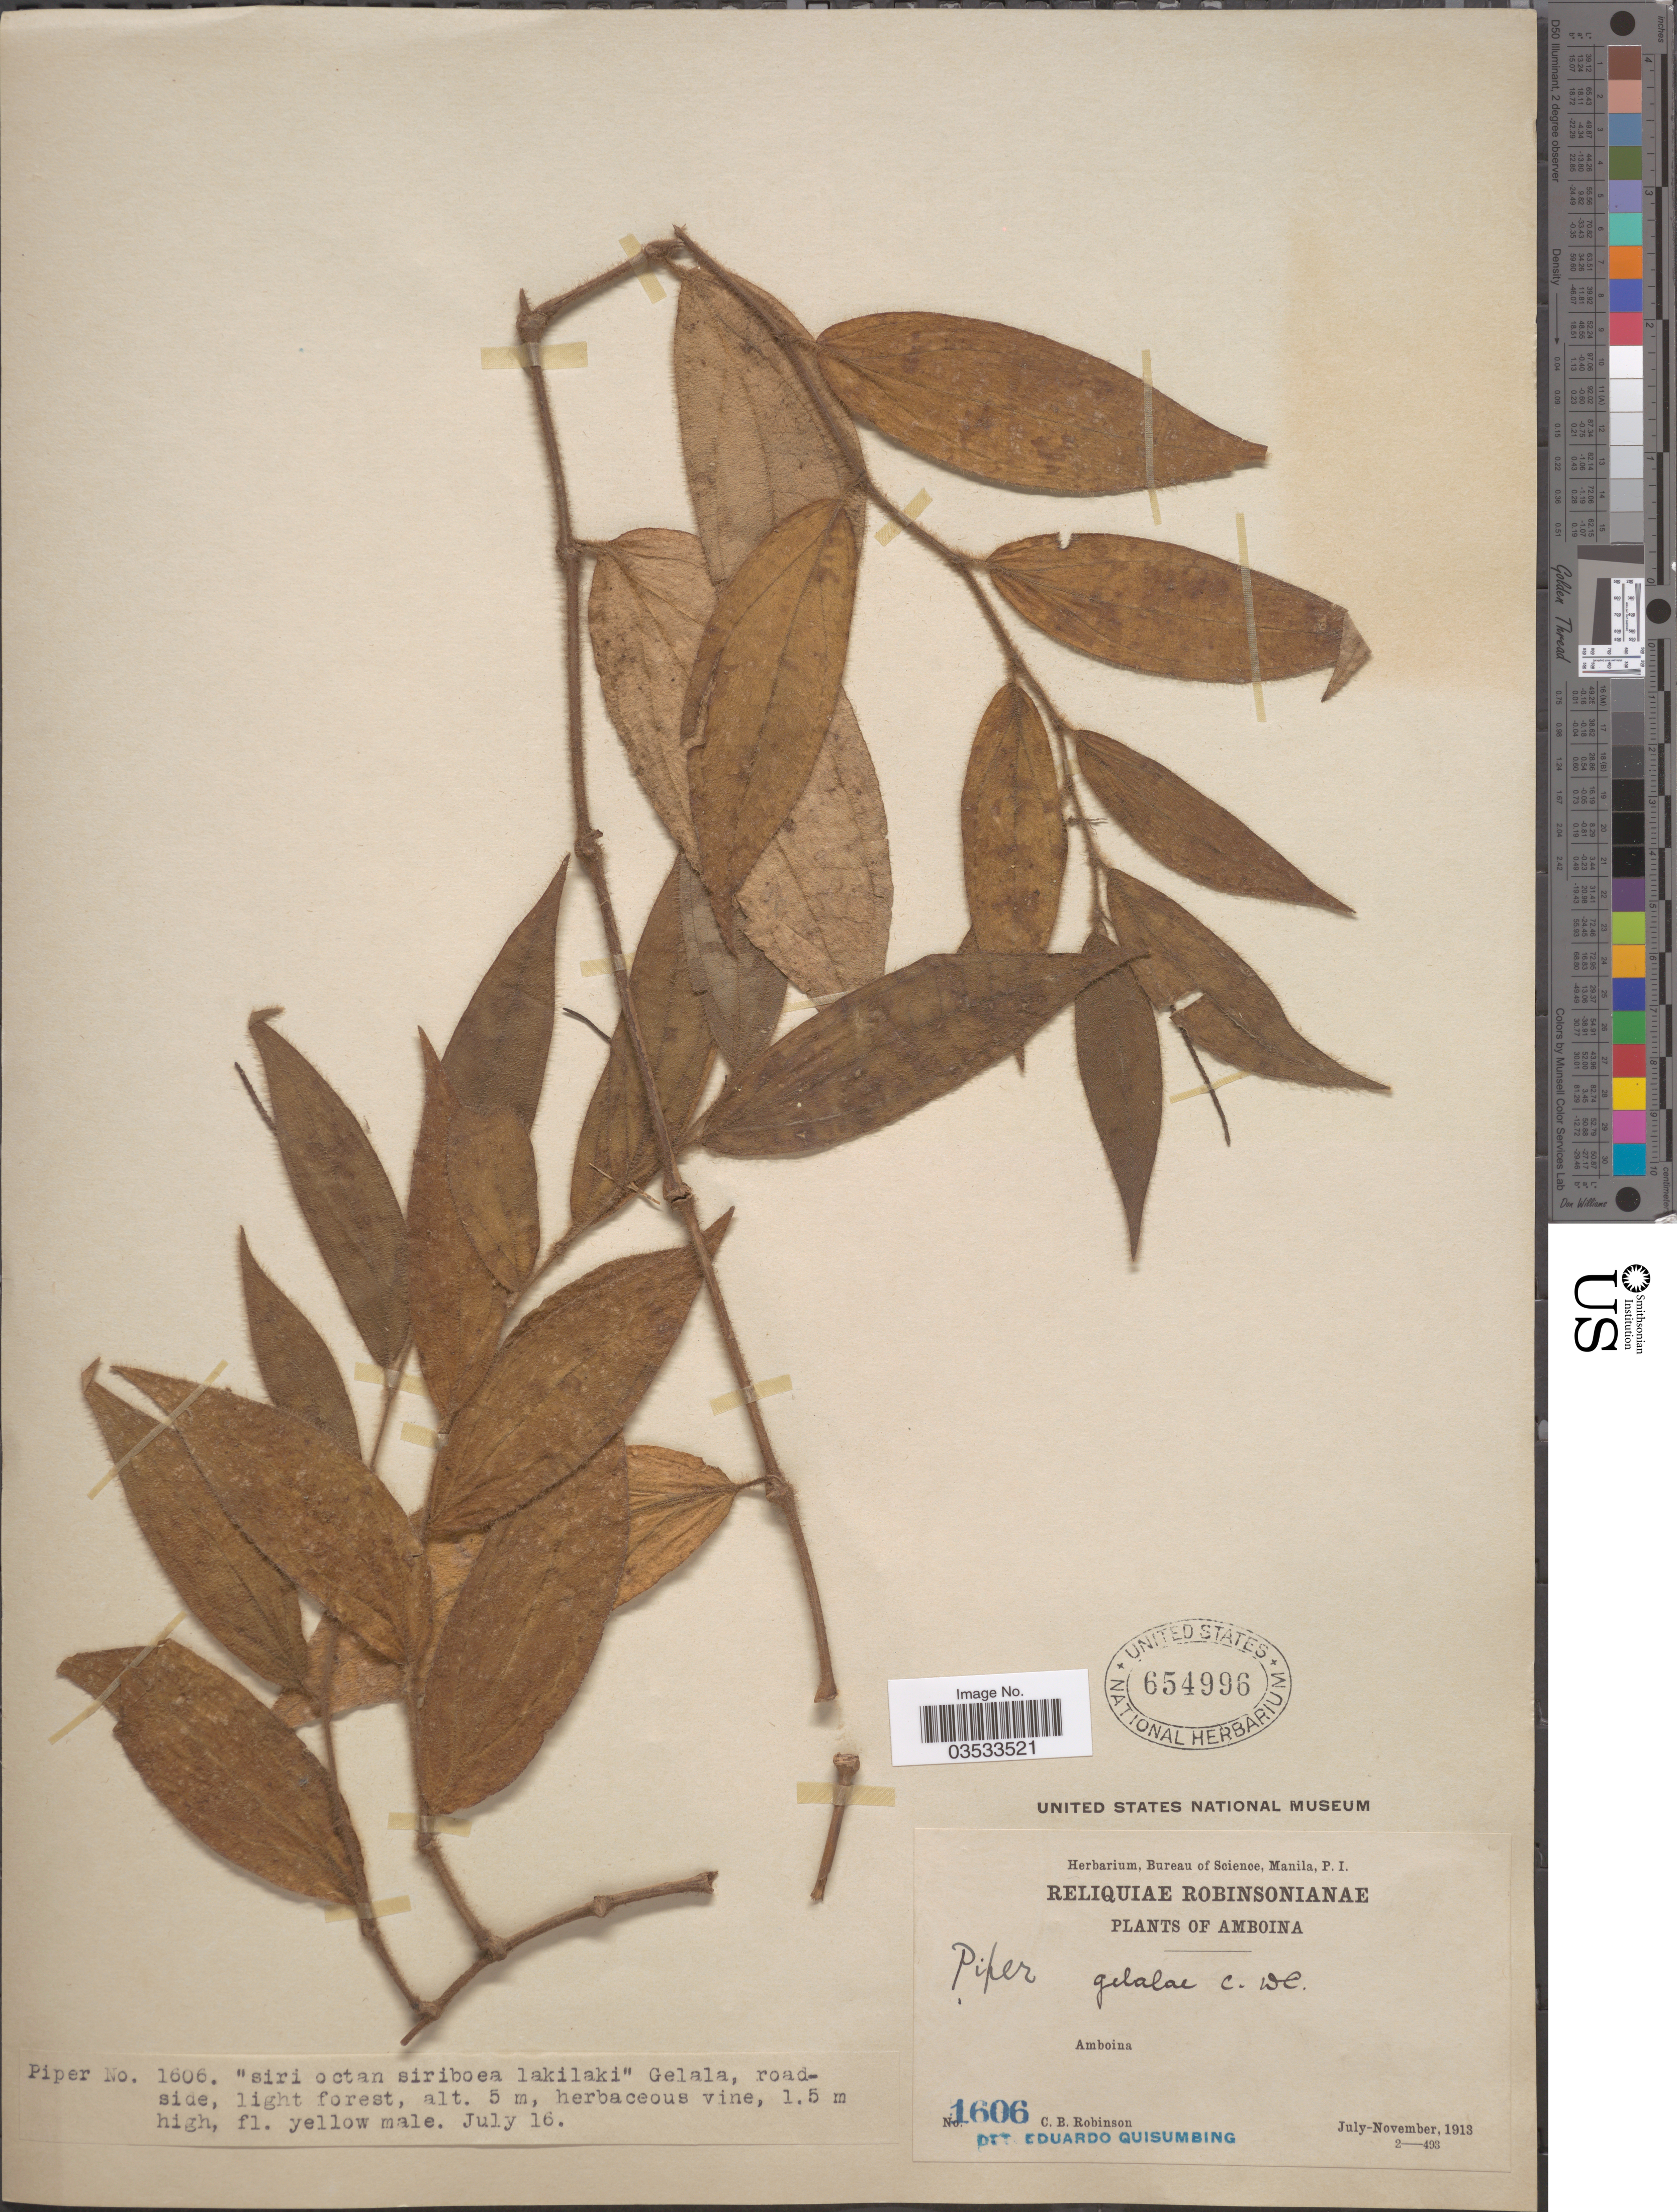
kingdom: Plantae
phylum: Tracheophyta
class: Magnoliopsida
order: Piperales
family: Piperaceae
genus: Piper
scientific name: Piper gelalae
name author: C. DC.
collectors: C. Robinson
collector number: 1606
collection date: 1913-07-16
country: Indonesia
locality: Amboina.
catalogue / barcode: US 654996